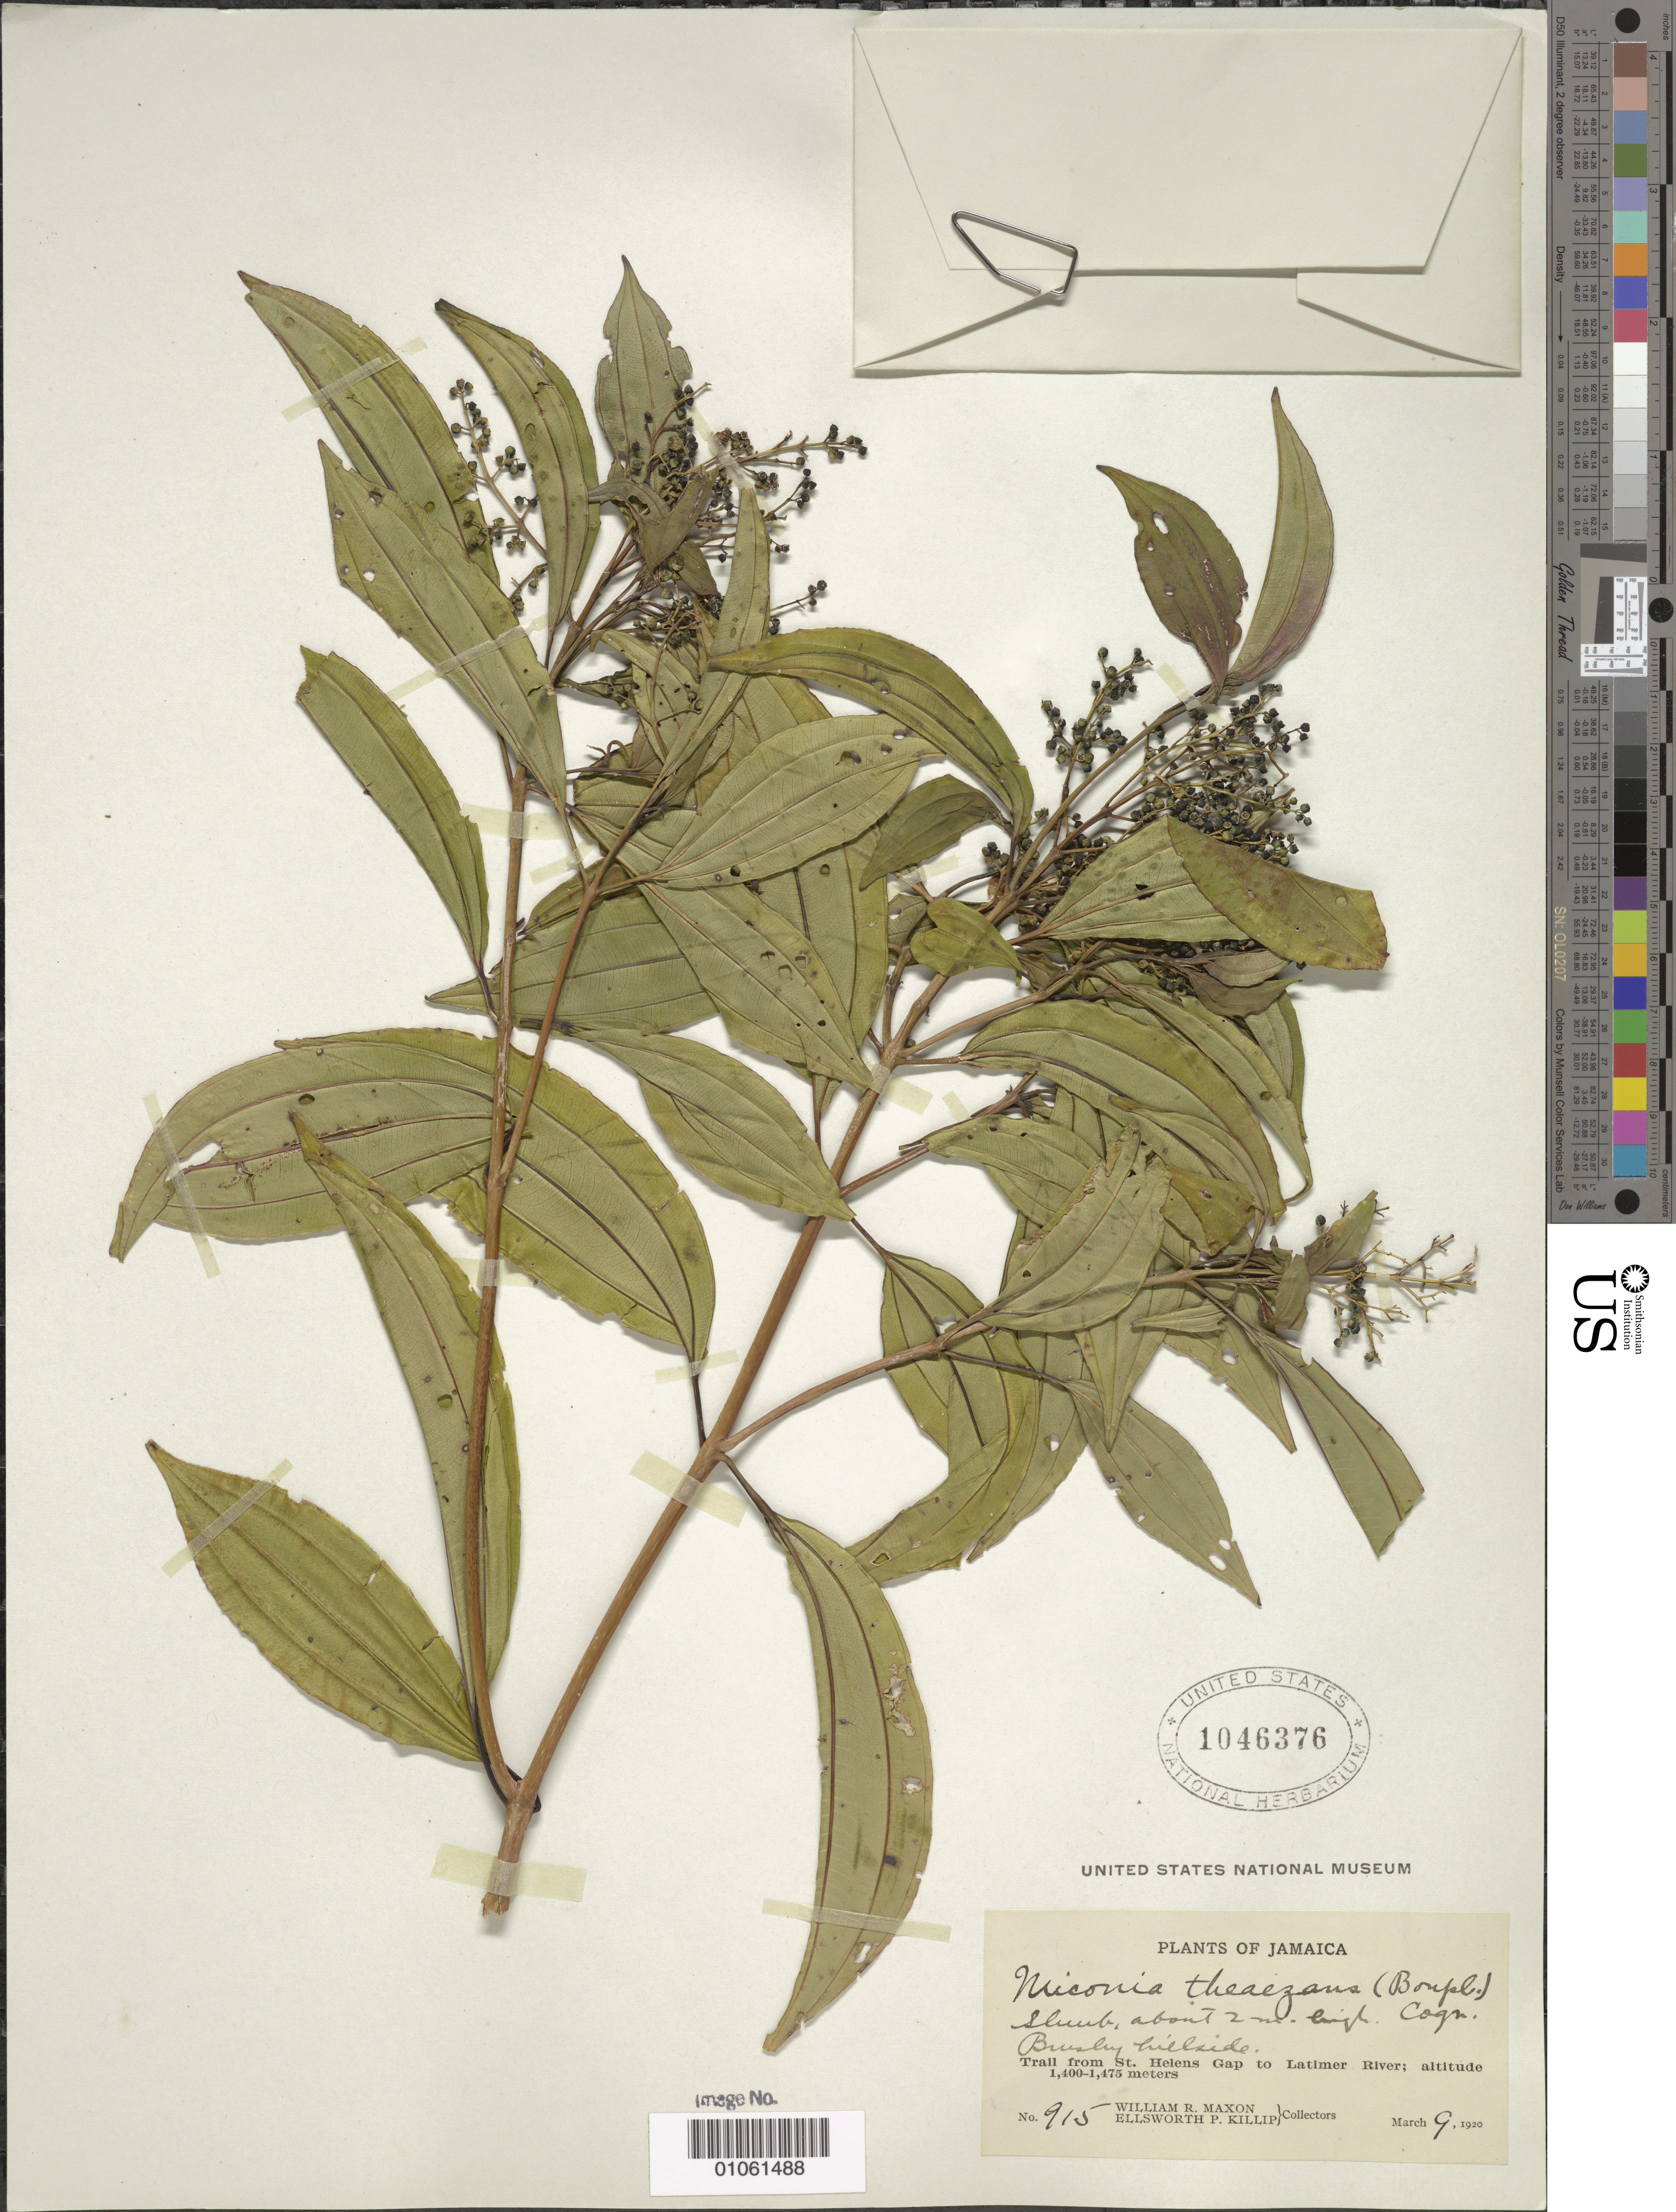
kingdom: Plantae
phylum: Tracheophyta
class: Magnoliopsida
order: Myrtales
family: Melastomataceae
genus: Miconia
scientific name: Miconia theizans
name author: (Bonpl.) Cogn.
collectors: W. R. Maxon & E. P. Killip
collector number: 915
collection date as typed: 09 Mar 1920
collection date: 1920-03-09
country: Jamaica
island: Jamaica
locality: St. Helen's Gap trail to Latimer River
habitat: Bushy hillside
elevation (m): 1400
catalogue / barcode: US 1046376